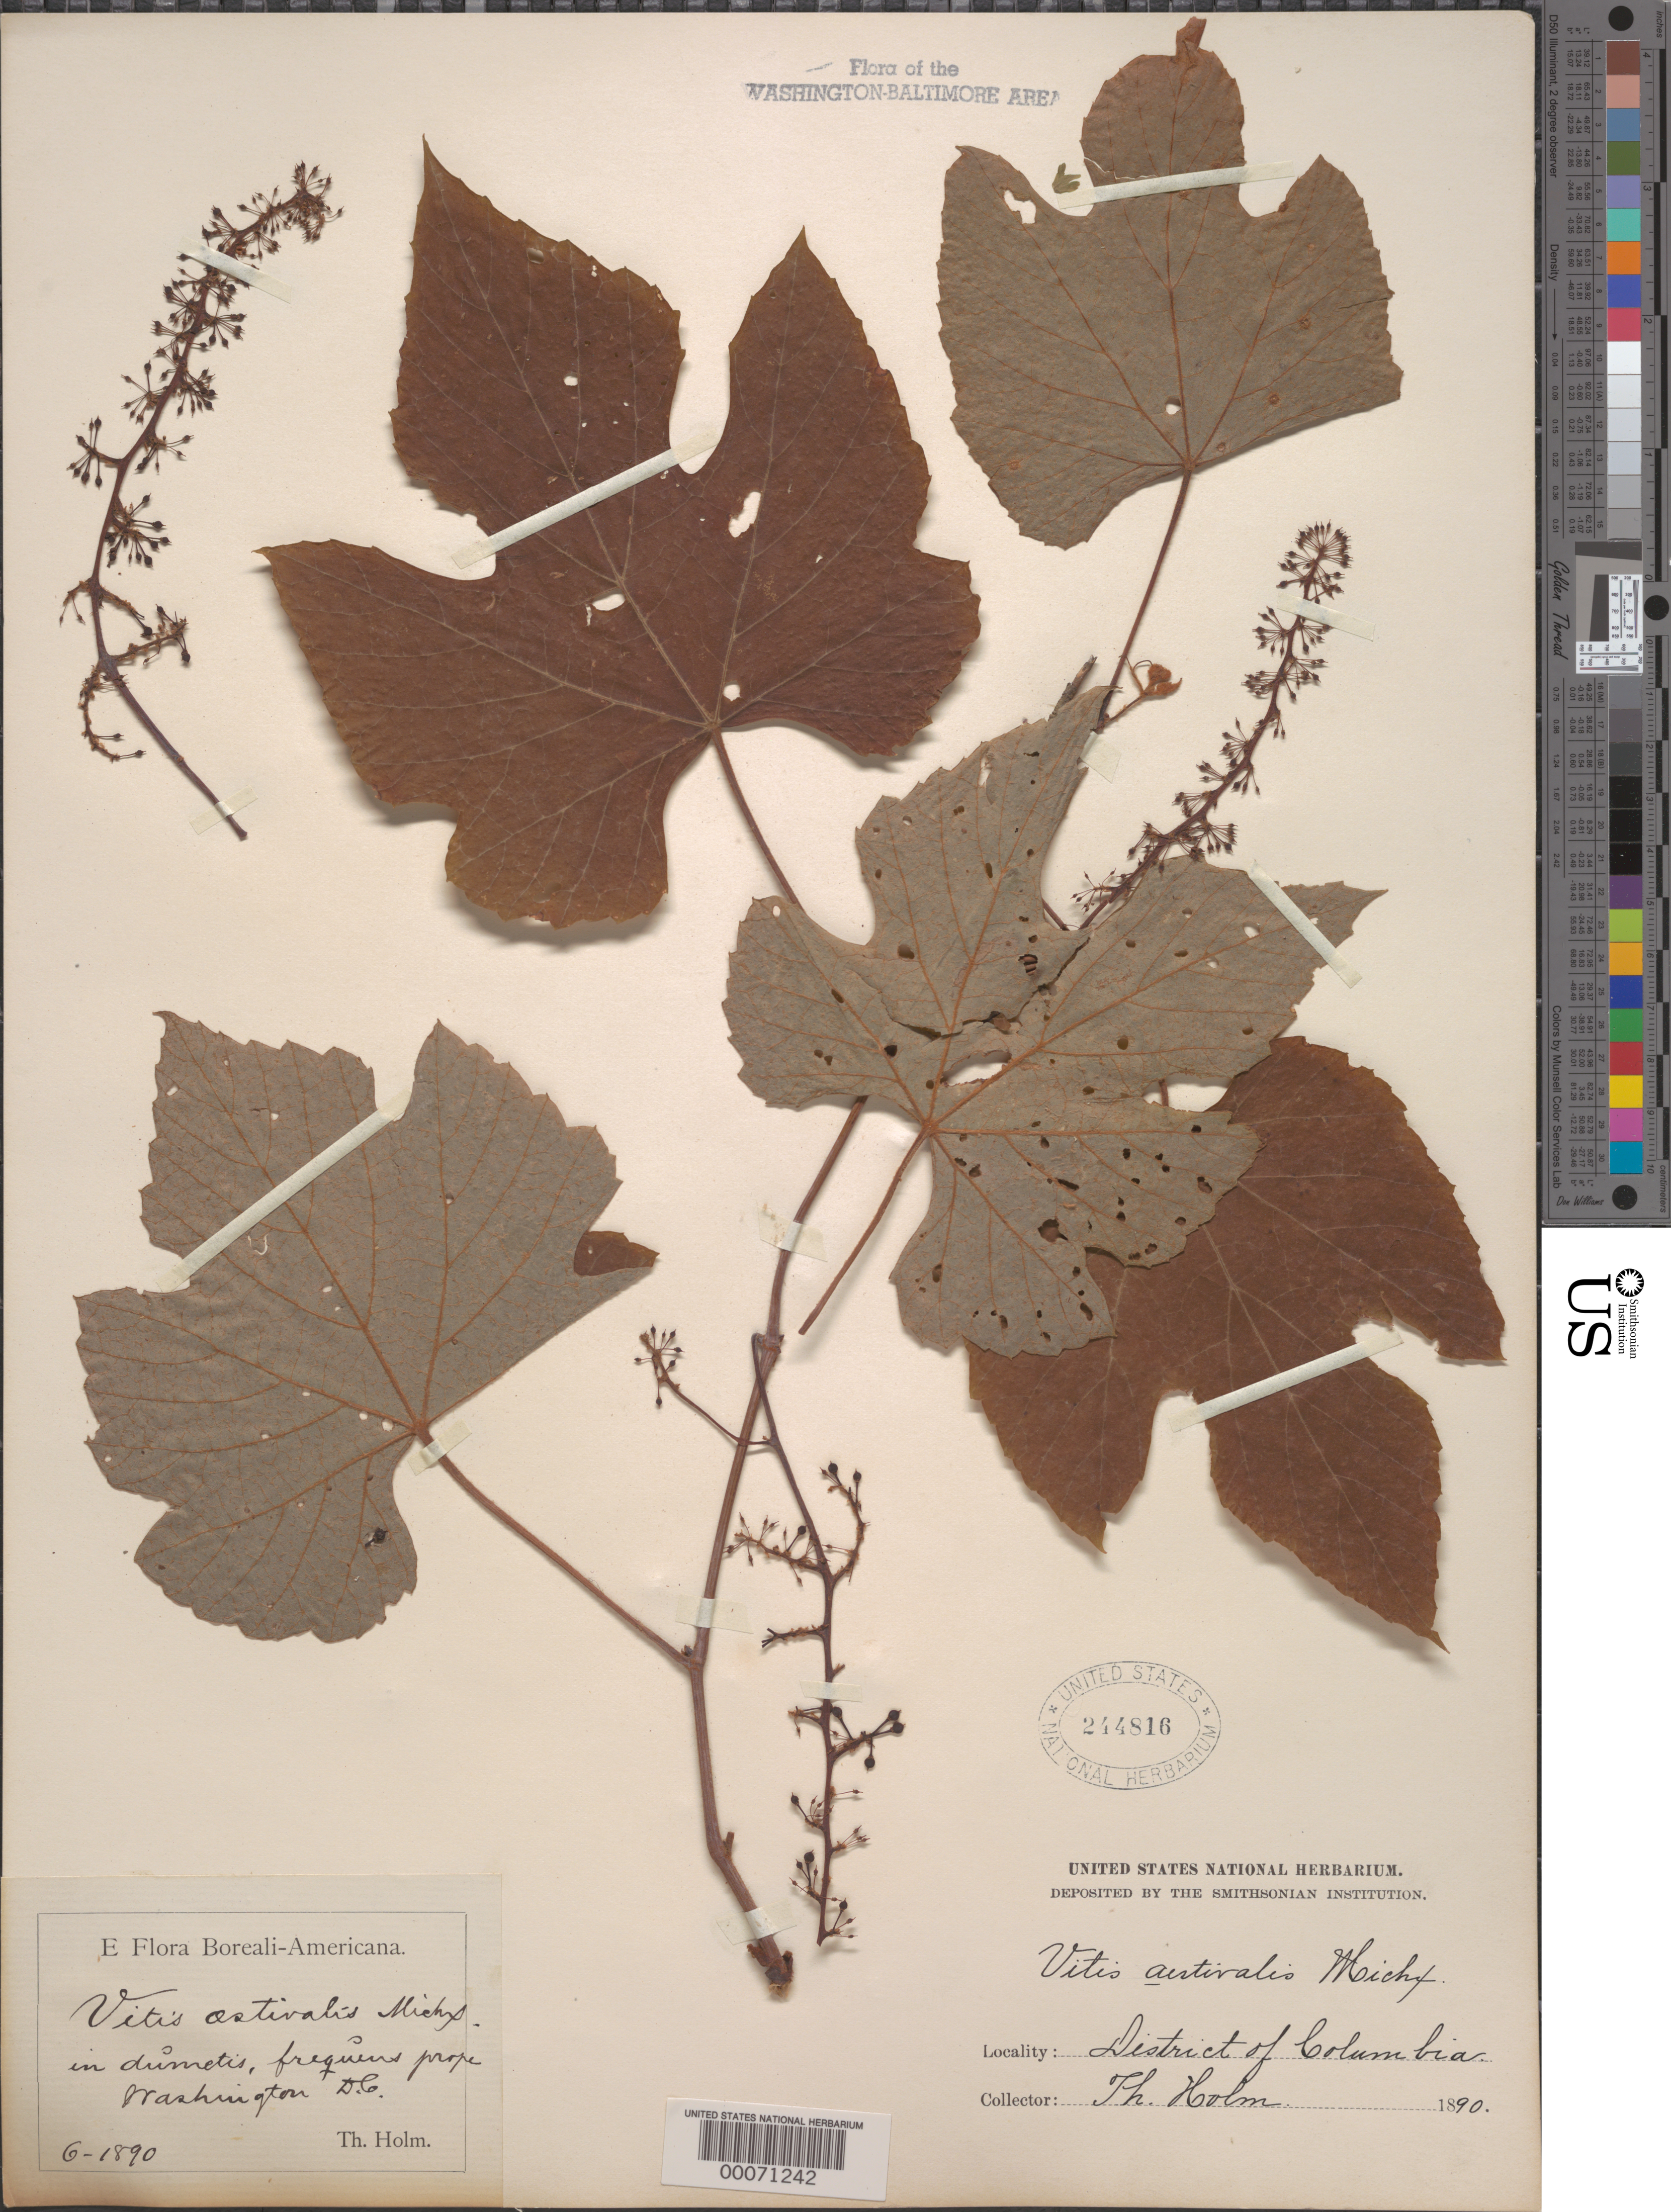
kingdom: Plantae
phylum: Tracheophyta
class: Magnoliopsida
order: Vitales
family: Vitaceae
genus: Vitis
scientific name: Vitis aestivalis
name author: Michx.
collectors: T. Holm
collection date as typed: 1890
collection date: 1890-06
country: United States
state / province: District of Columbia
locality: Vicinity of Washington, DC.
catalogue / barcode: US 244816